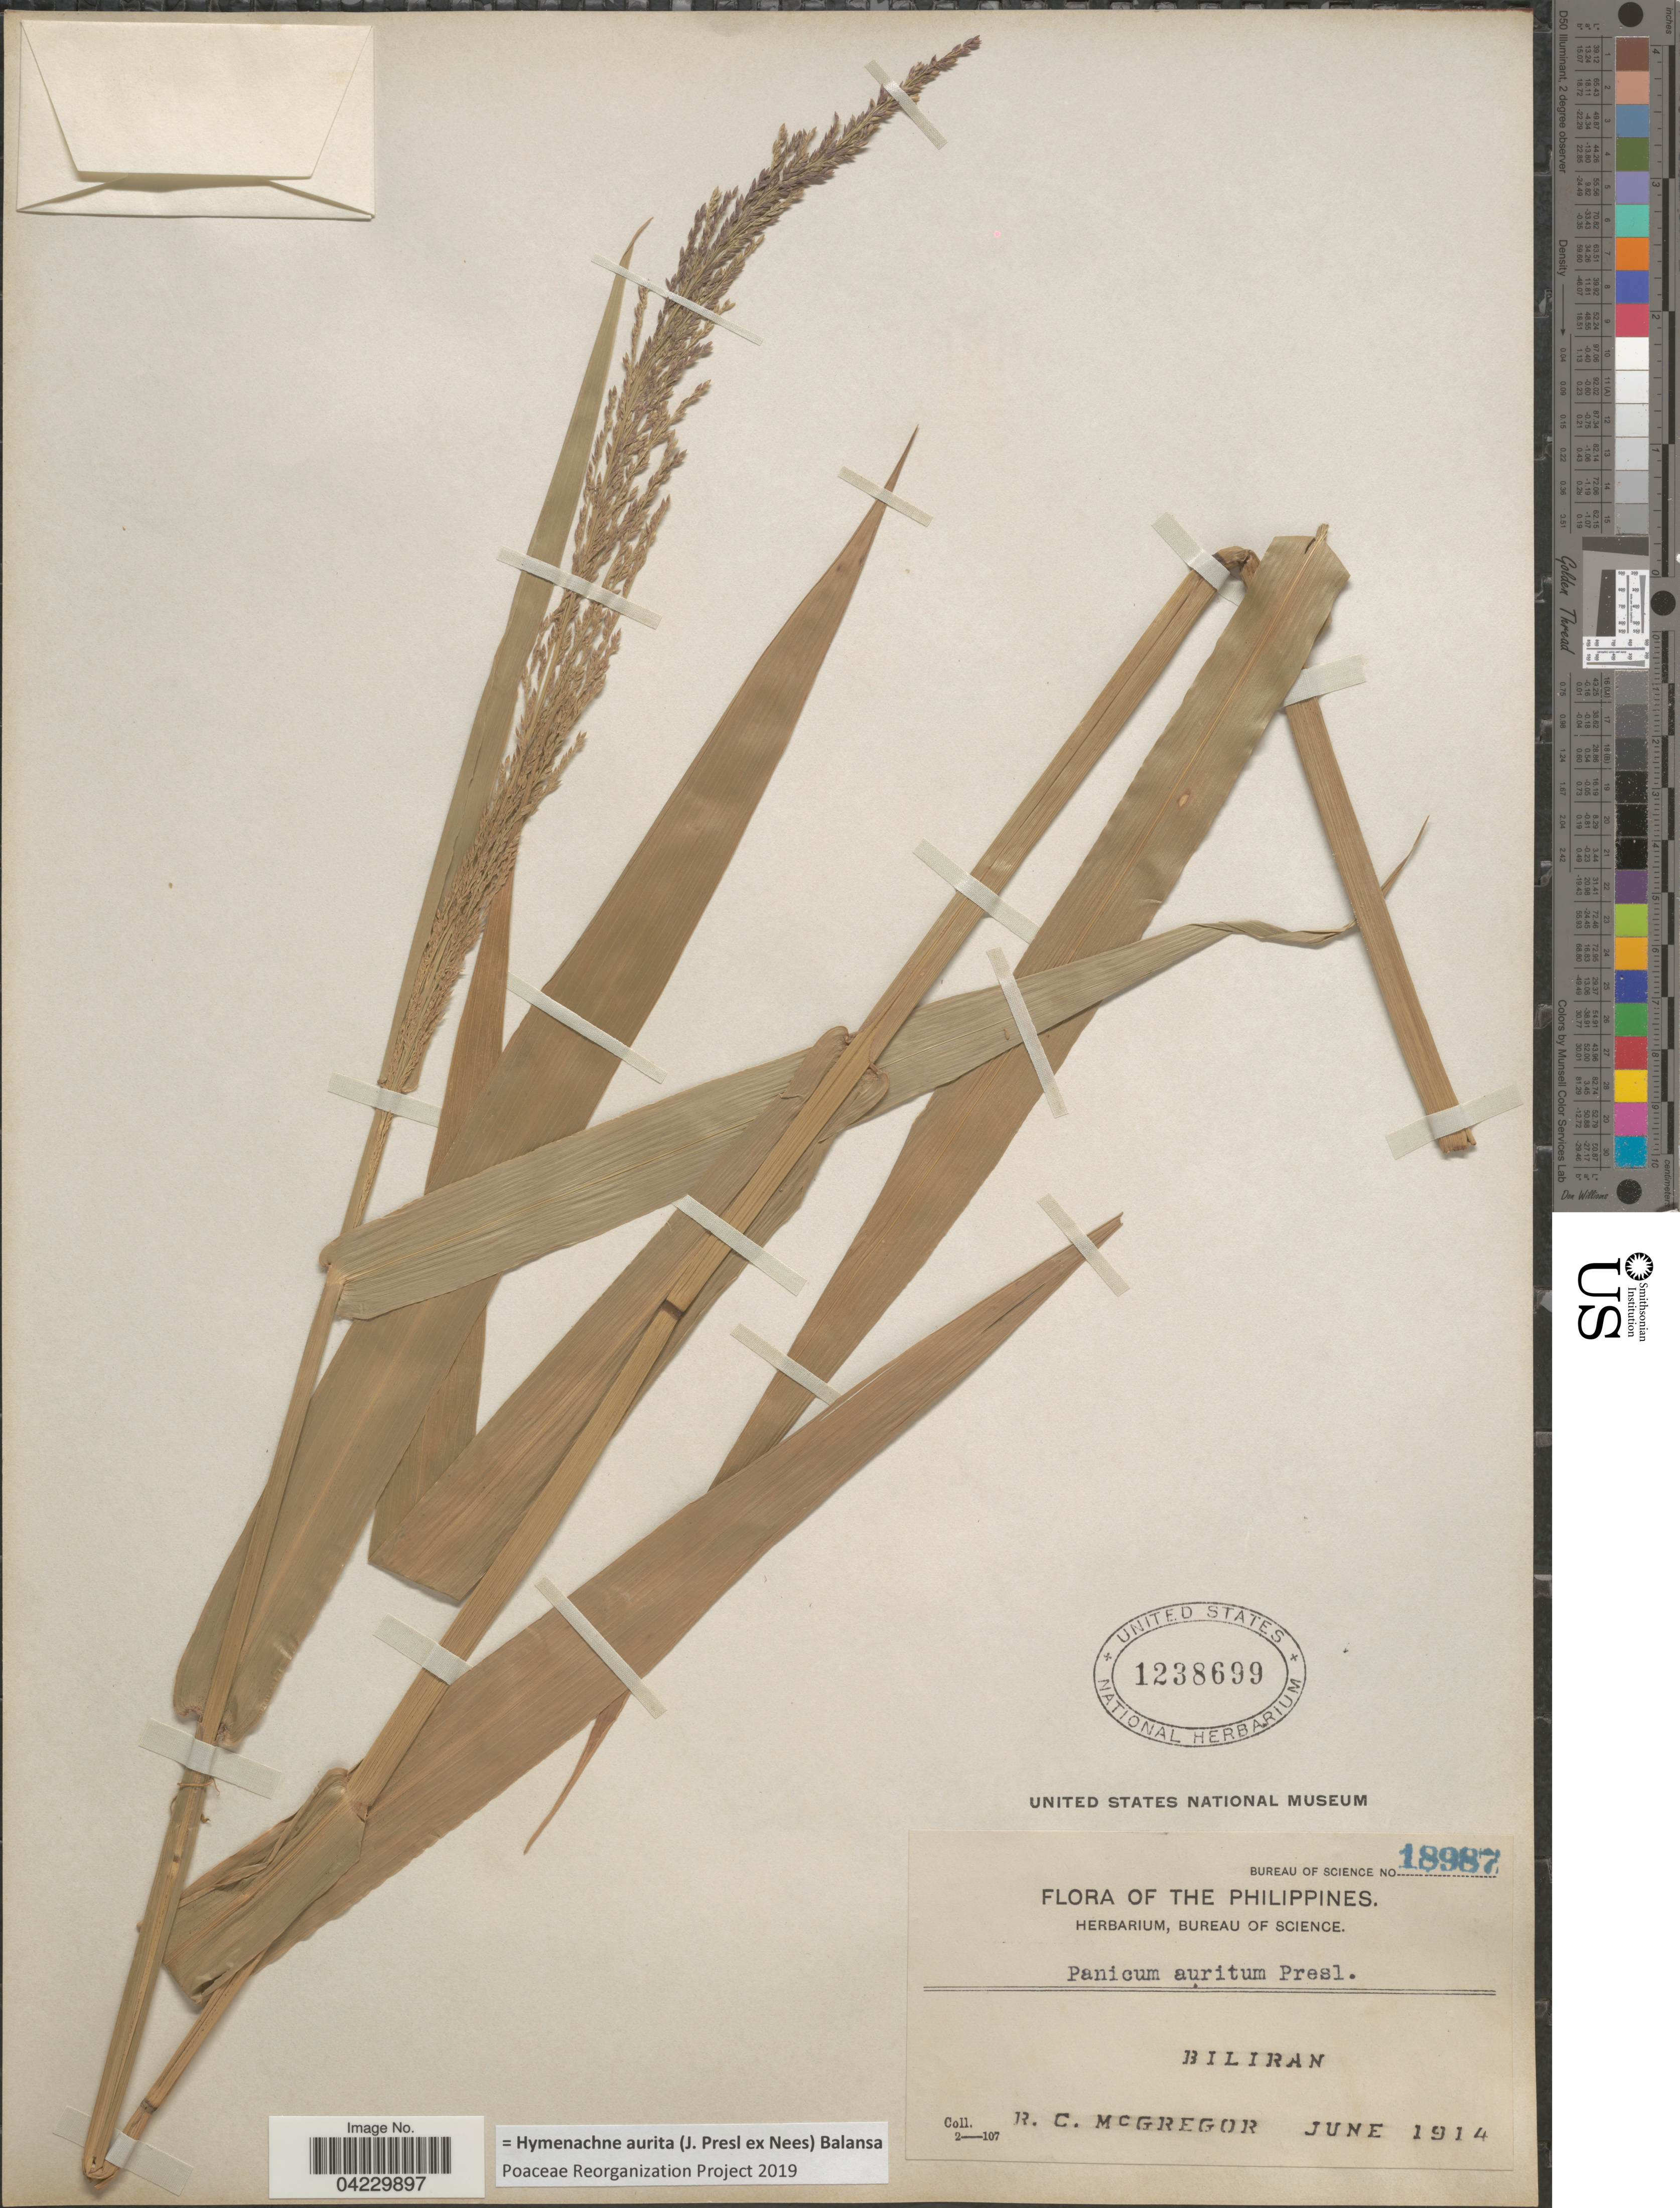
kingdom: Plantae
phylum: Tracheophyta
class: Liliopsida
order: Poales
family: Poaceae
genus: Hymenachne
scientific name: Hymenachne aurita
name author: (J. Presl ex Nees) Balansa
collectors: R. C. McGregor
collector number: Bureau of Science 18987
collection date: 1914-06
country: Philippines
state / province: Eastern Visayas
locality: Biliran.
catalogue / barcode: US 1238699